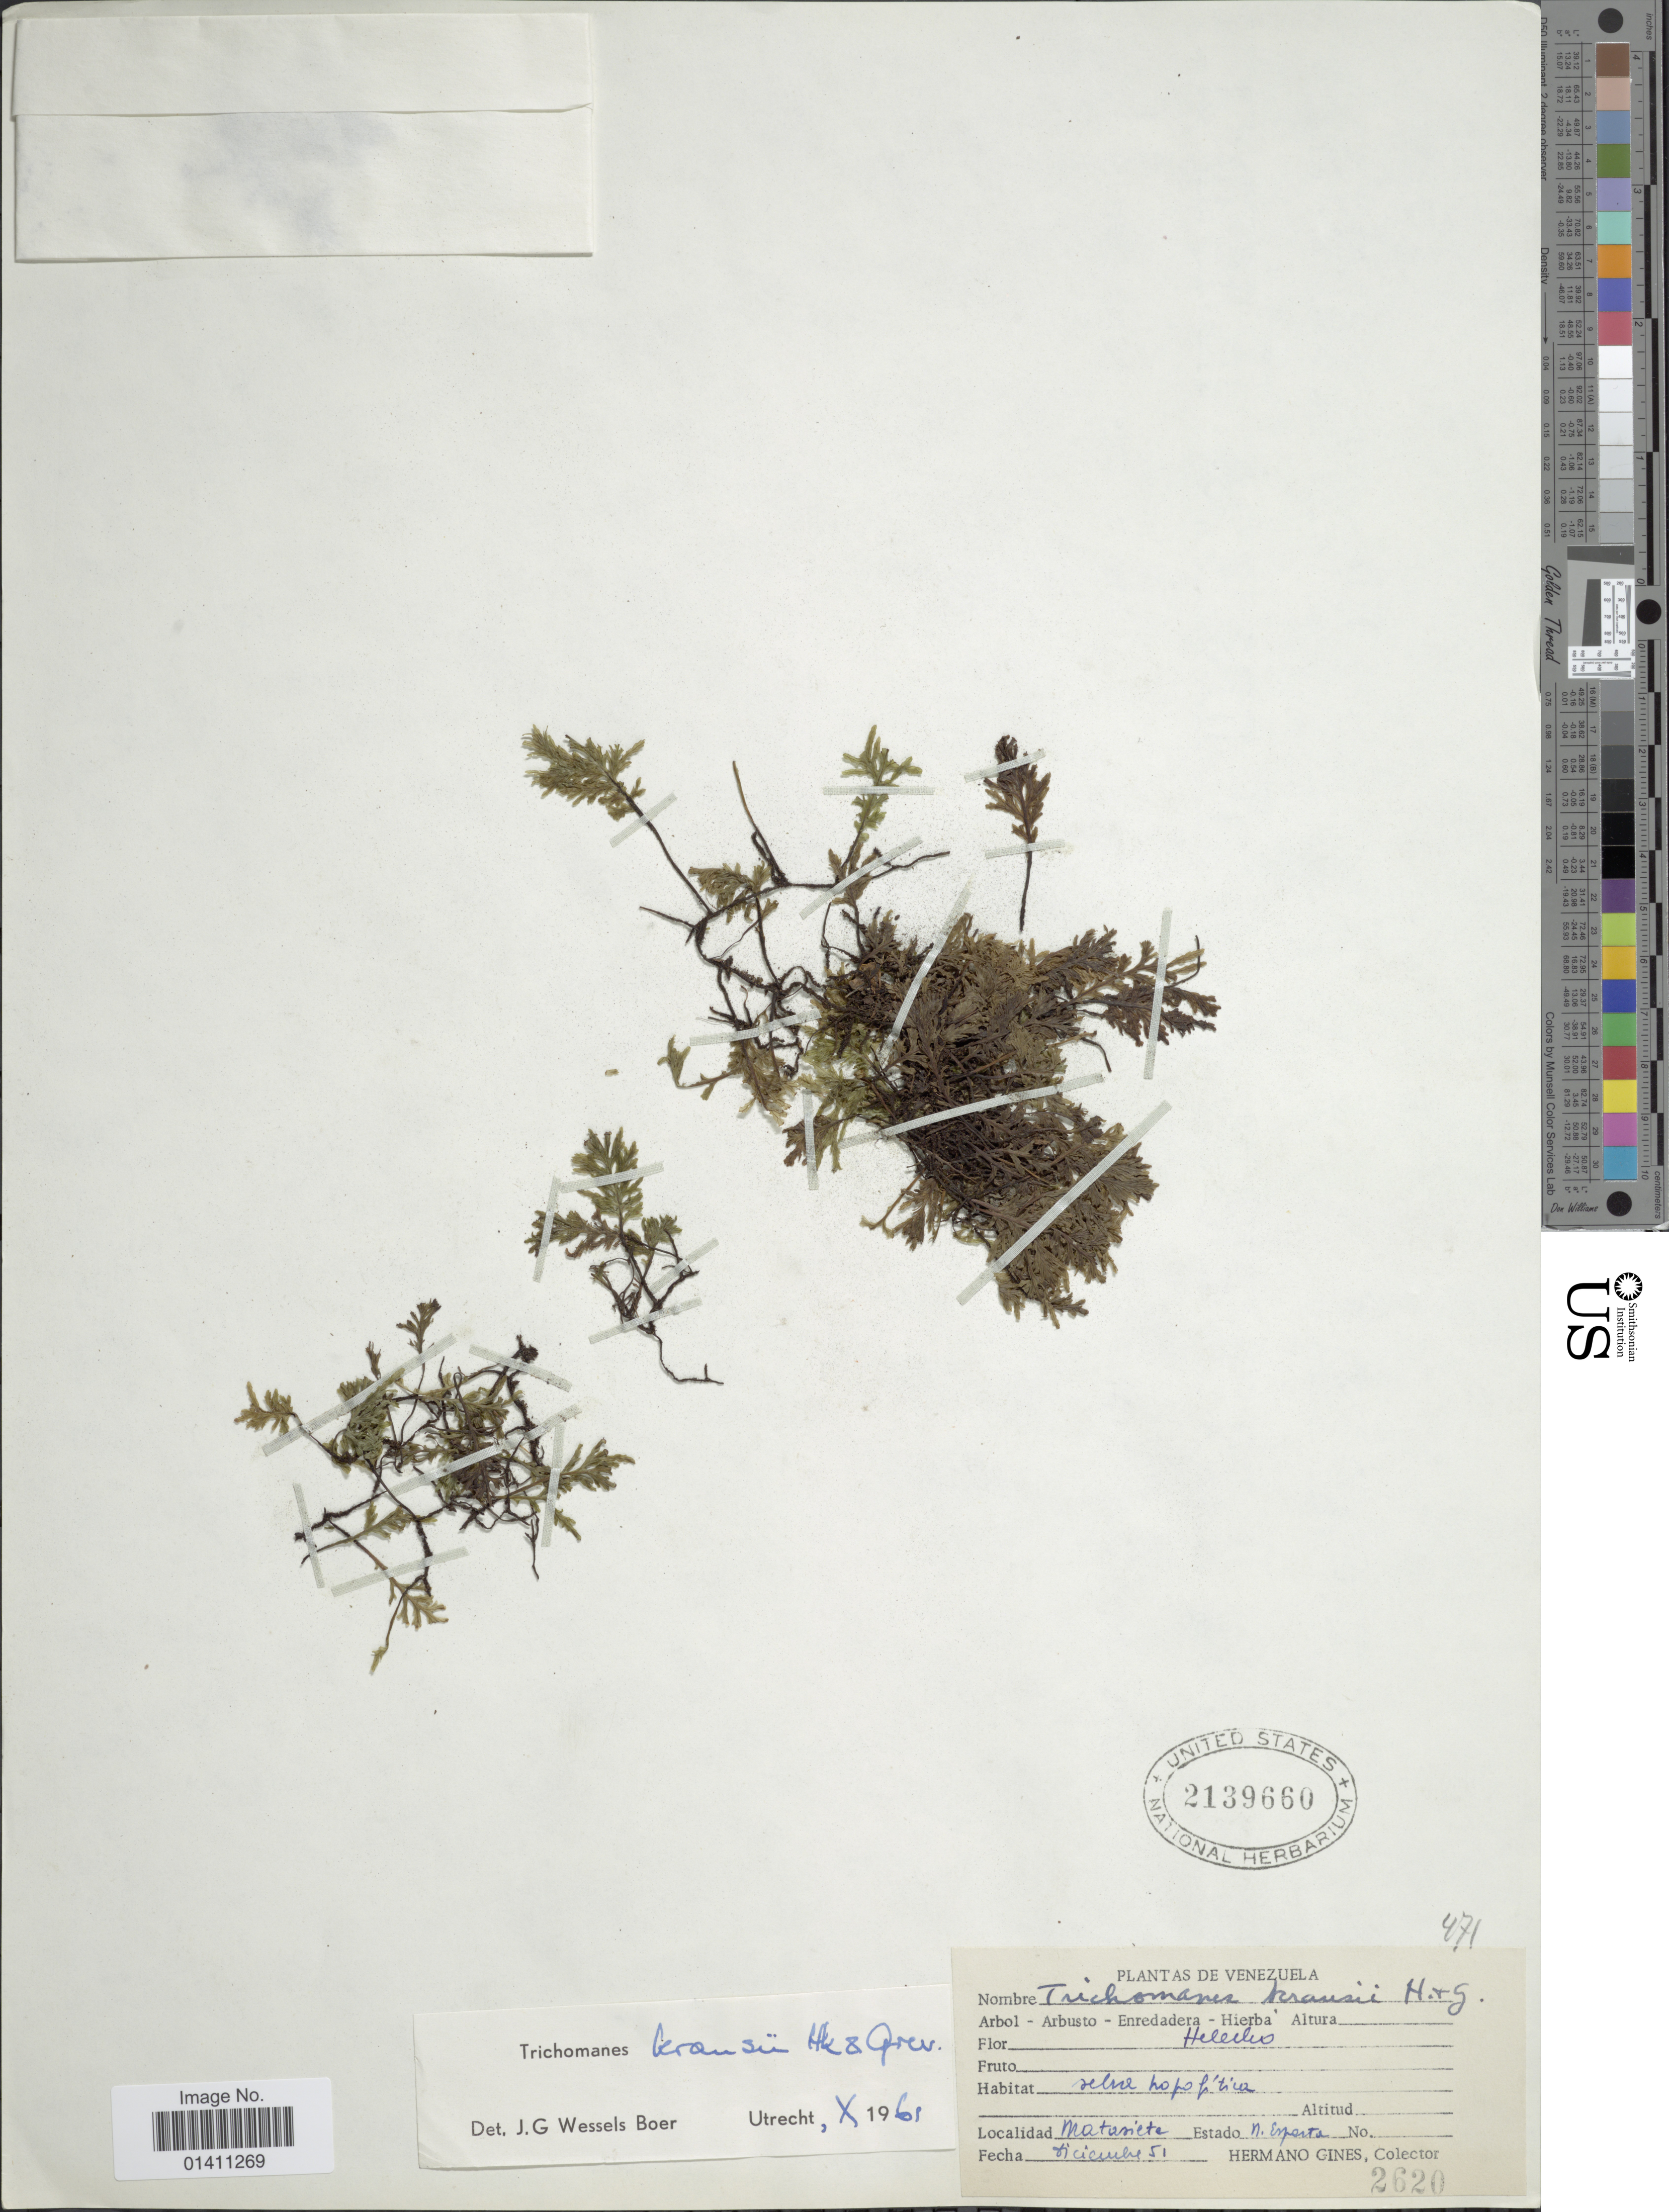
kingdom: Plantae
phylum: Tracheophyta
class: Polypodiopsida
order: Hymenophyllales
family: Hymenophyllaceae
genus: Didymoglossum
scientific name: Didymoglossum kraussii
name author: (Hook. & Grev.) C. Presl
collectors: Bro. Gines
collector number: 2620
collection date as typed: Transcribed d/m/y: /12/51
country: Venezuela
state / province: Nueva Esparta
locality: Matasiete, Estado N. Esparta [State of Nueva Esparta]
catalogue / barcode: US 2139660